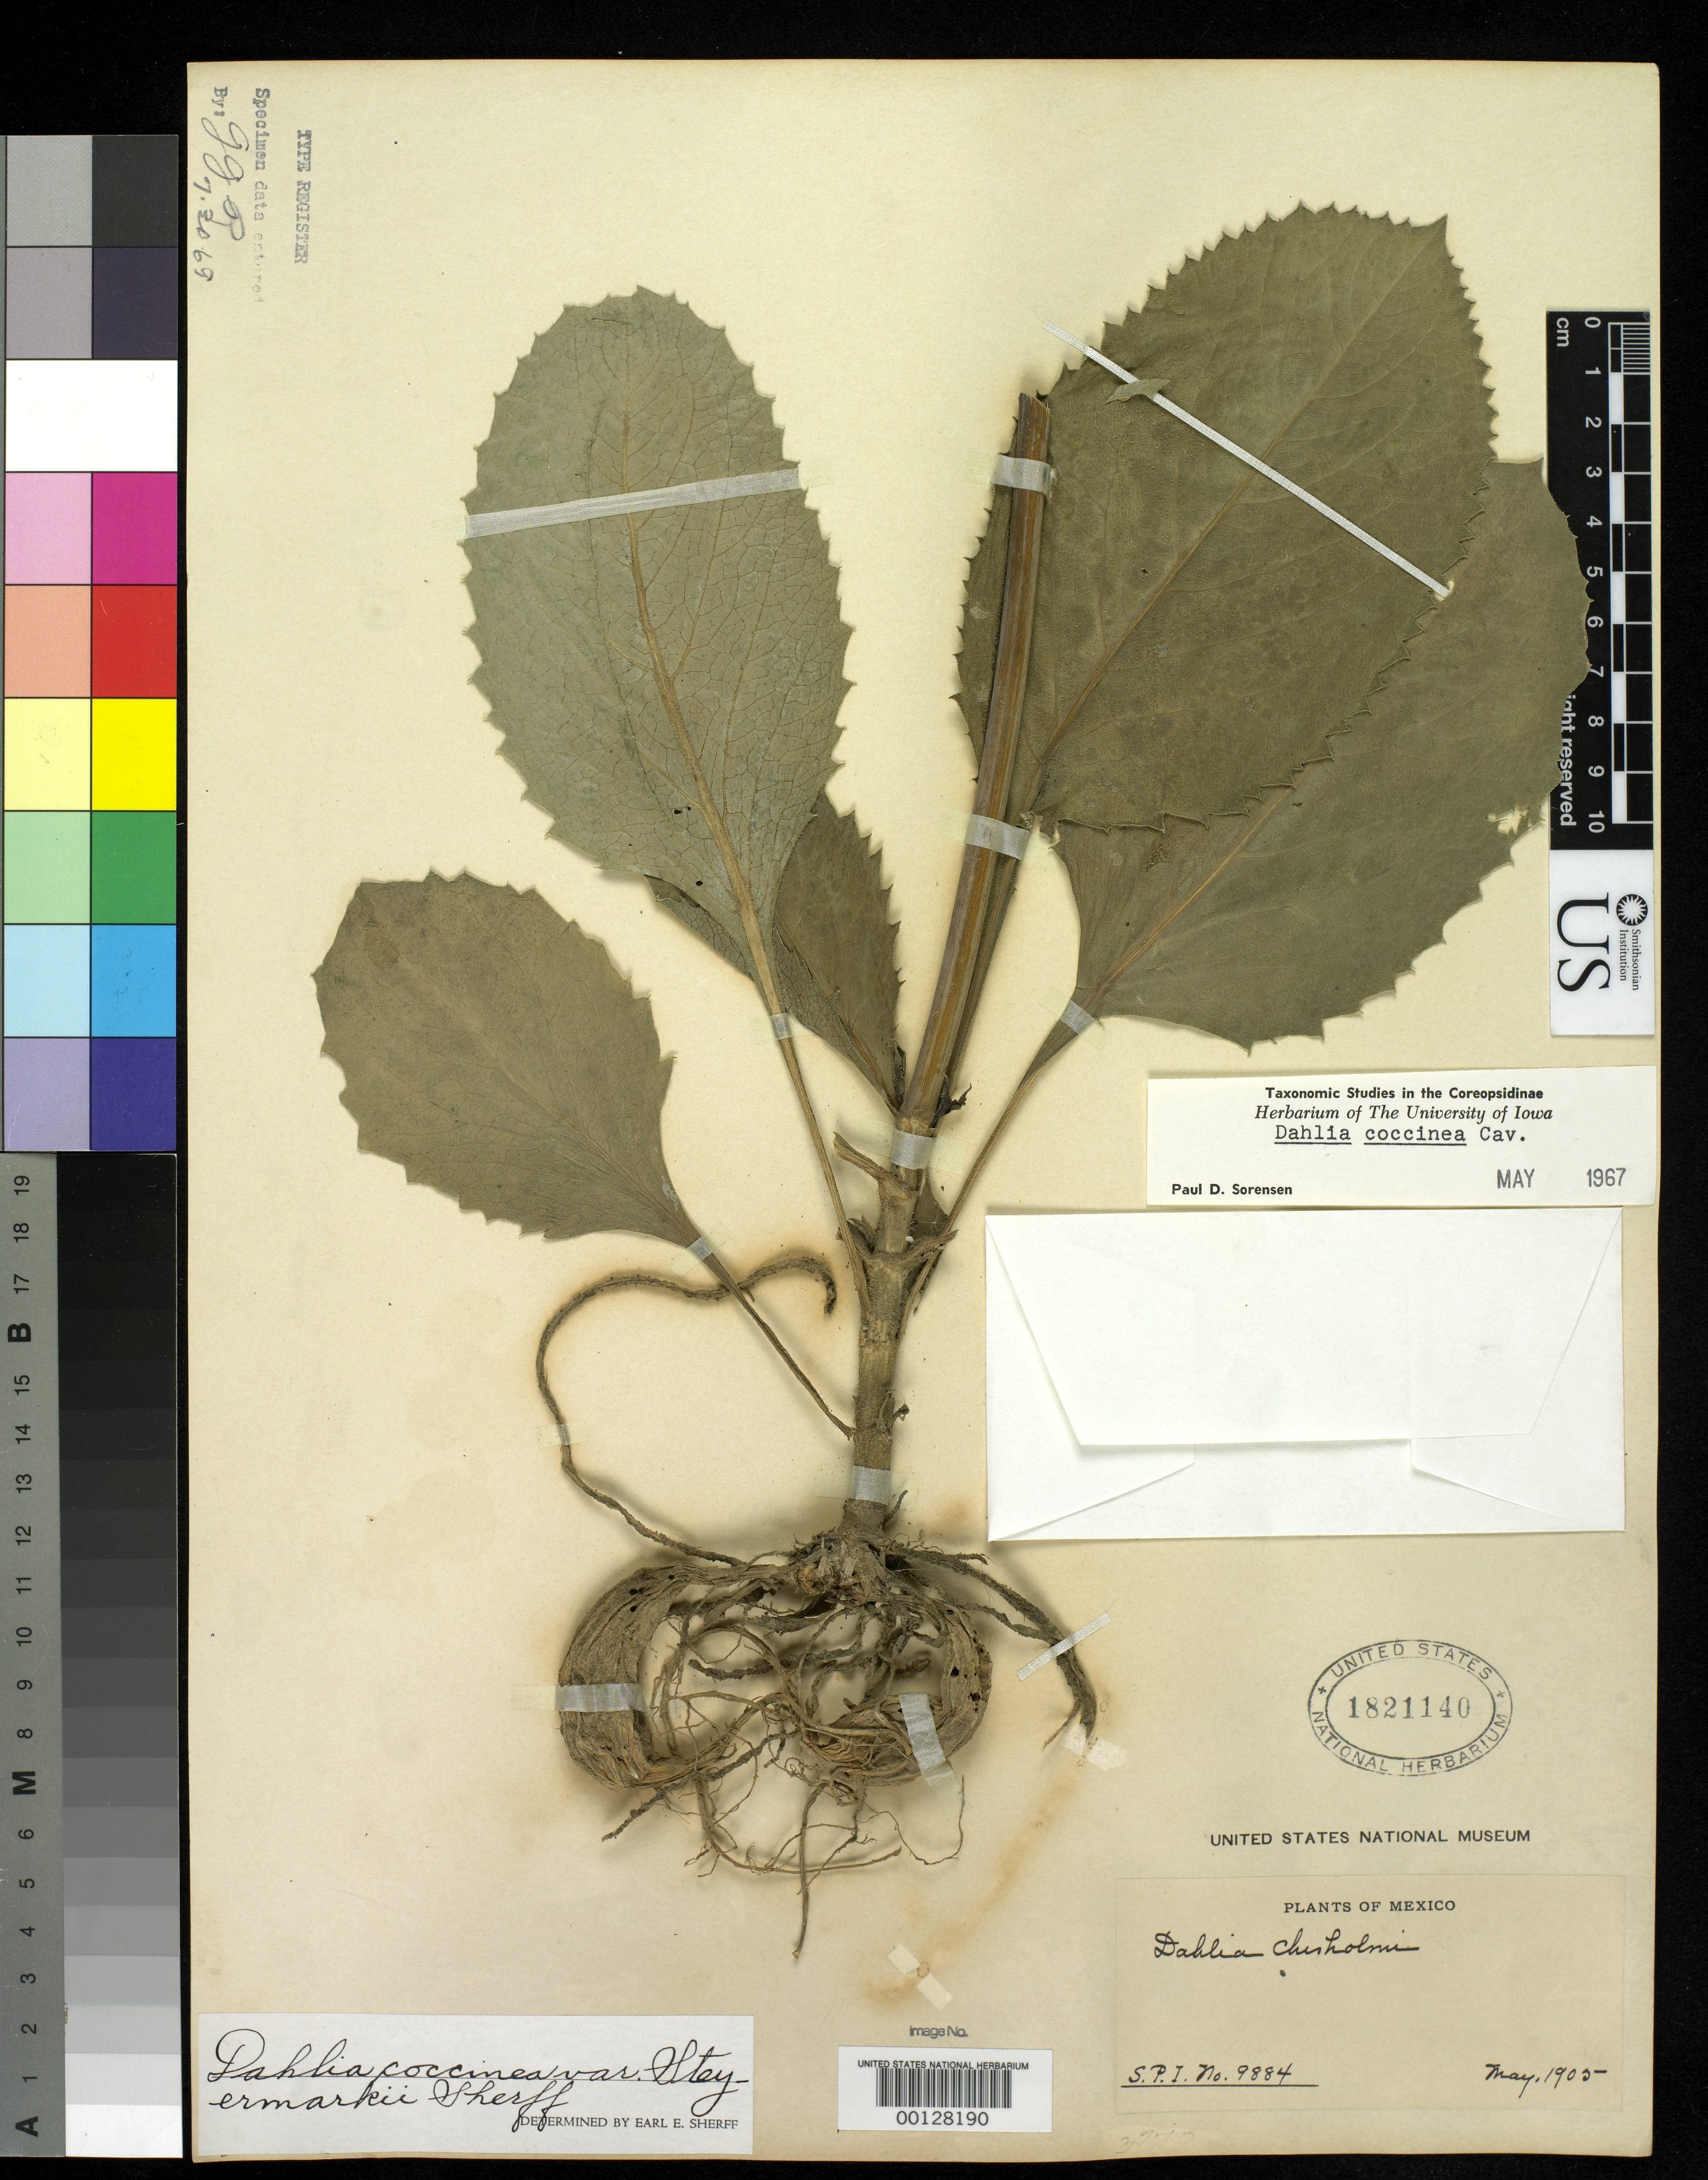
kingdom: Plantae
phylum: Tracheophyta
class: Magnoliopsida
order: Asterales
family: Asteraceae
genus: Dahlia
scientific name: Dahlia chisholmi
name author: Rose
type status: Type Collection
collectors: F. Chisholm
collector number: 9884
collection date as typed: May 1905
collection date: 1905-05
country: Mexico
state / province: Guerrero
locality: Near Arcelia.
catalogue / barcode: US 1821140